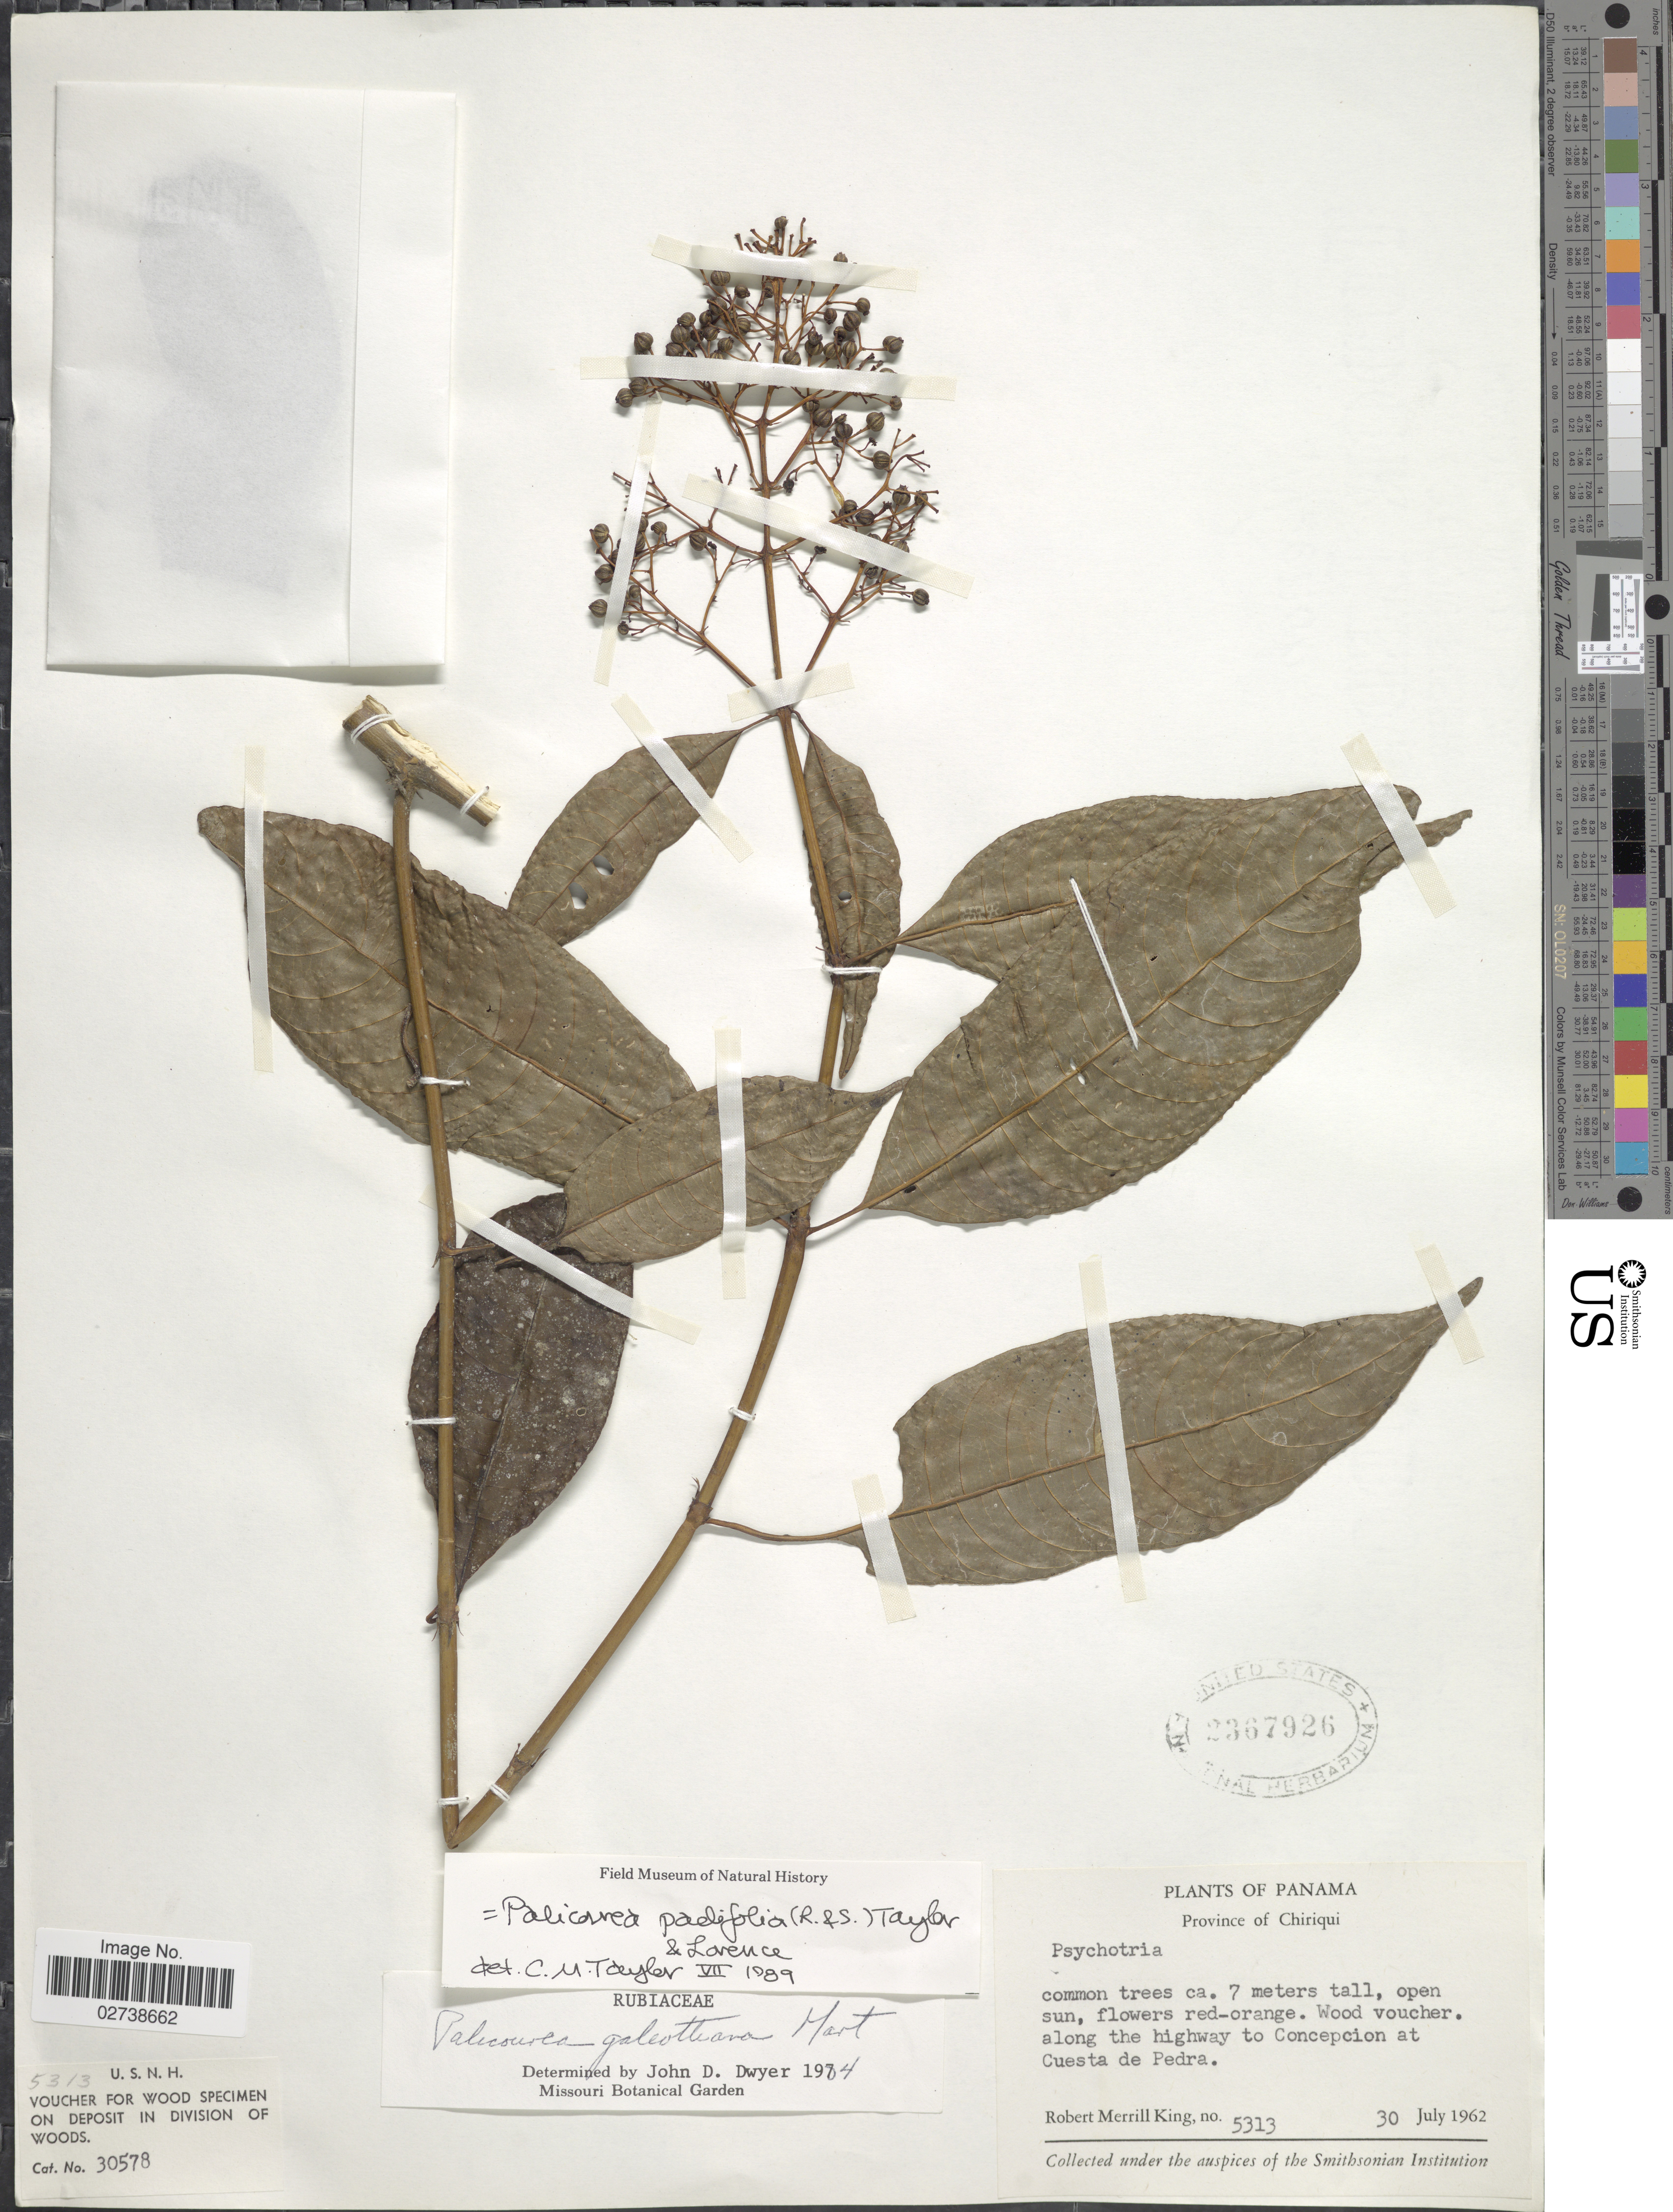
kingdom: Plantae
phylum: Tracheophyta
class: Magnoliopsida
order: Gentianales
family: Rubiaceae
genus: Palicourea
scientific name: Palicourea padifolia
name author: (Humb. & Bonpl. ex Roem. & Schult.) C.M. Taylor & Lorence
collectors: R. M. King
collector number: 5313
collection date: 1962-07-30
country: Panama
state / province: Chiriqui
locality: Along the highway to Concepcion at Cuesta de Pedra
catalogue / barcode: US 2367926